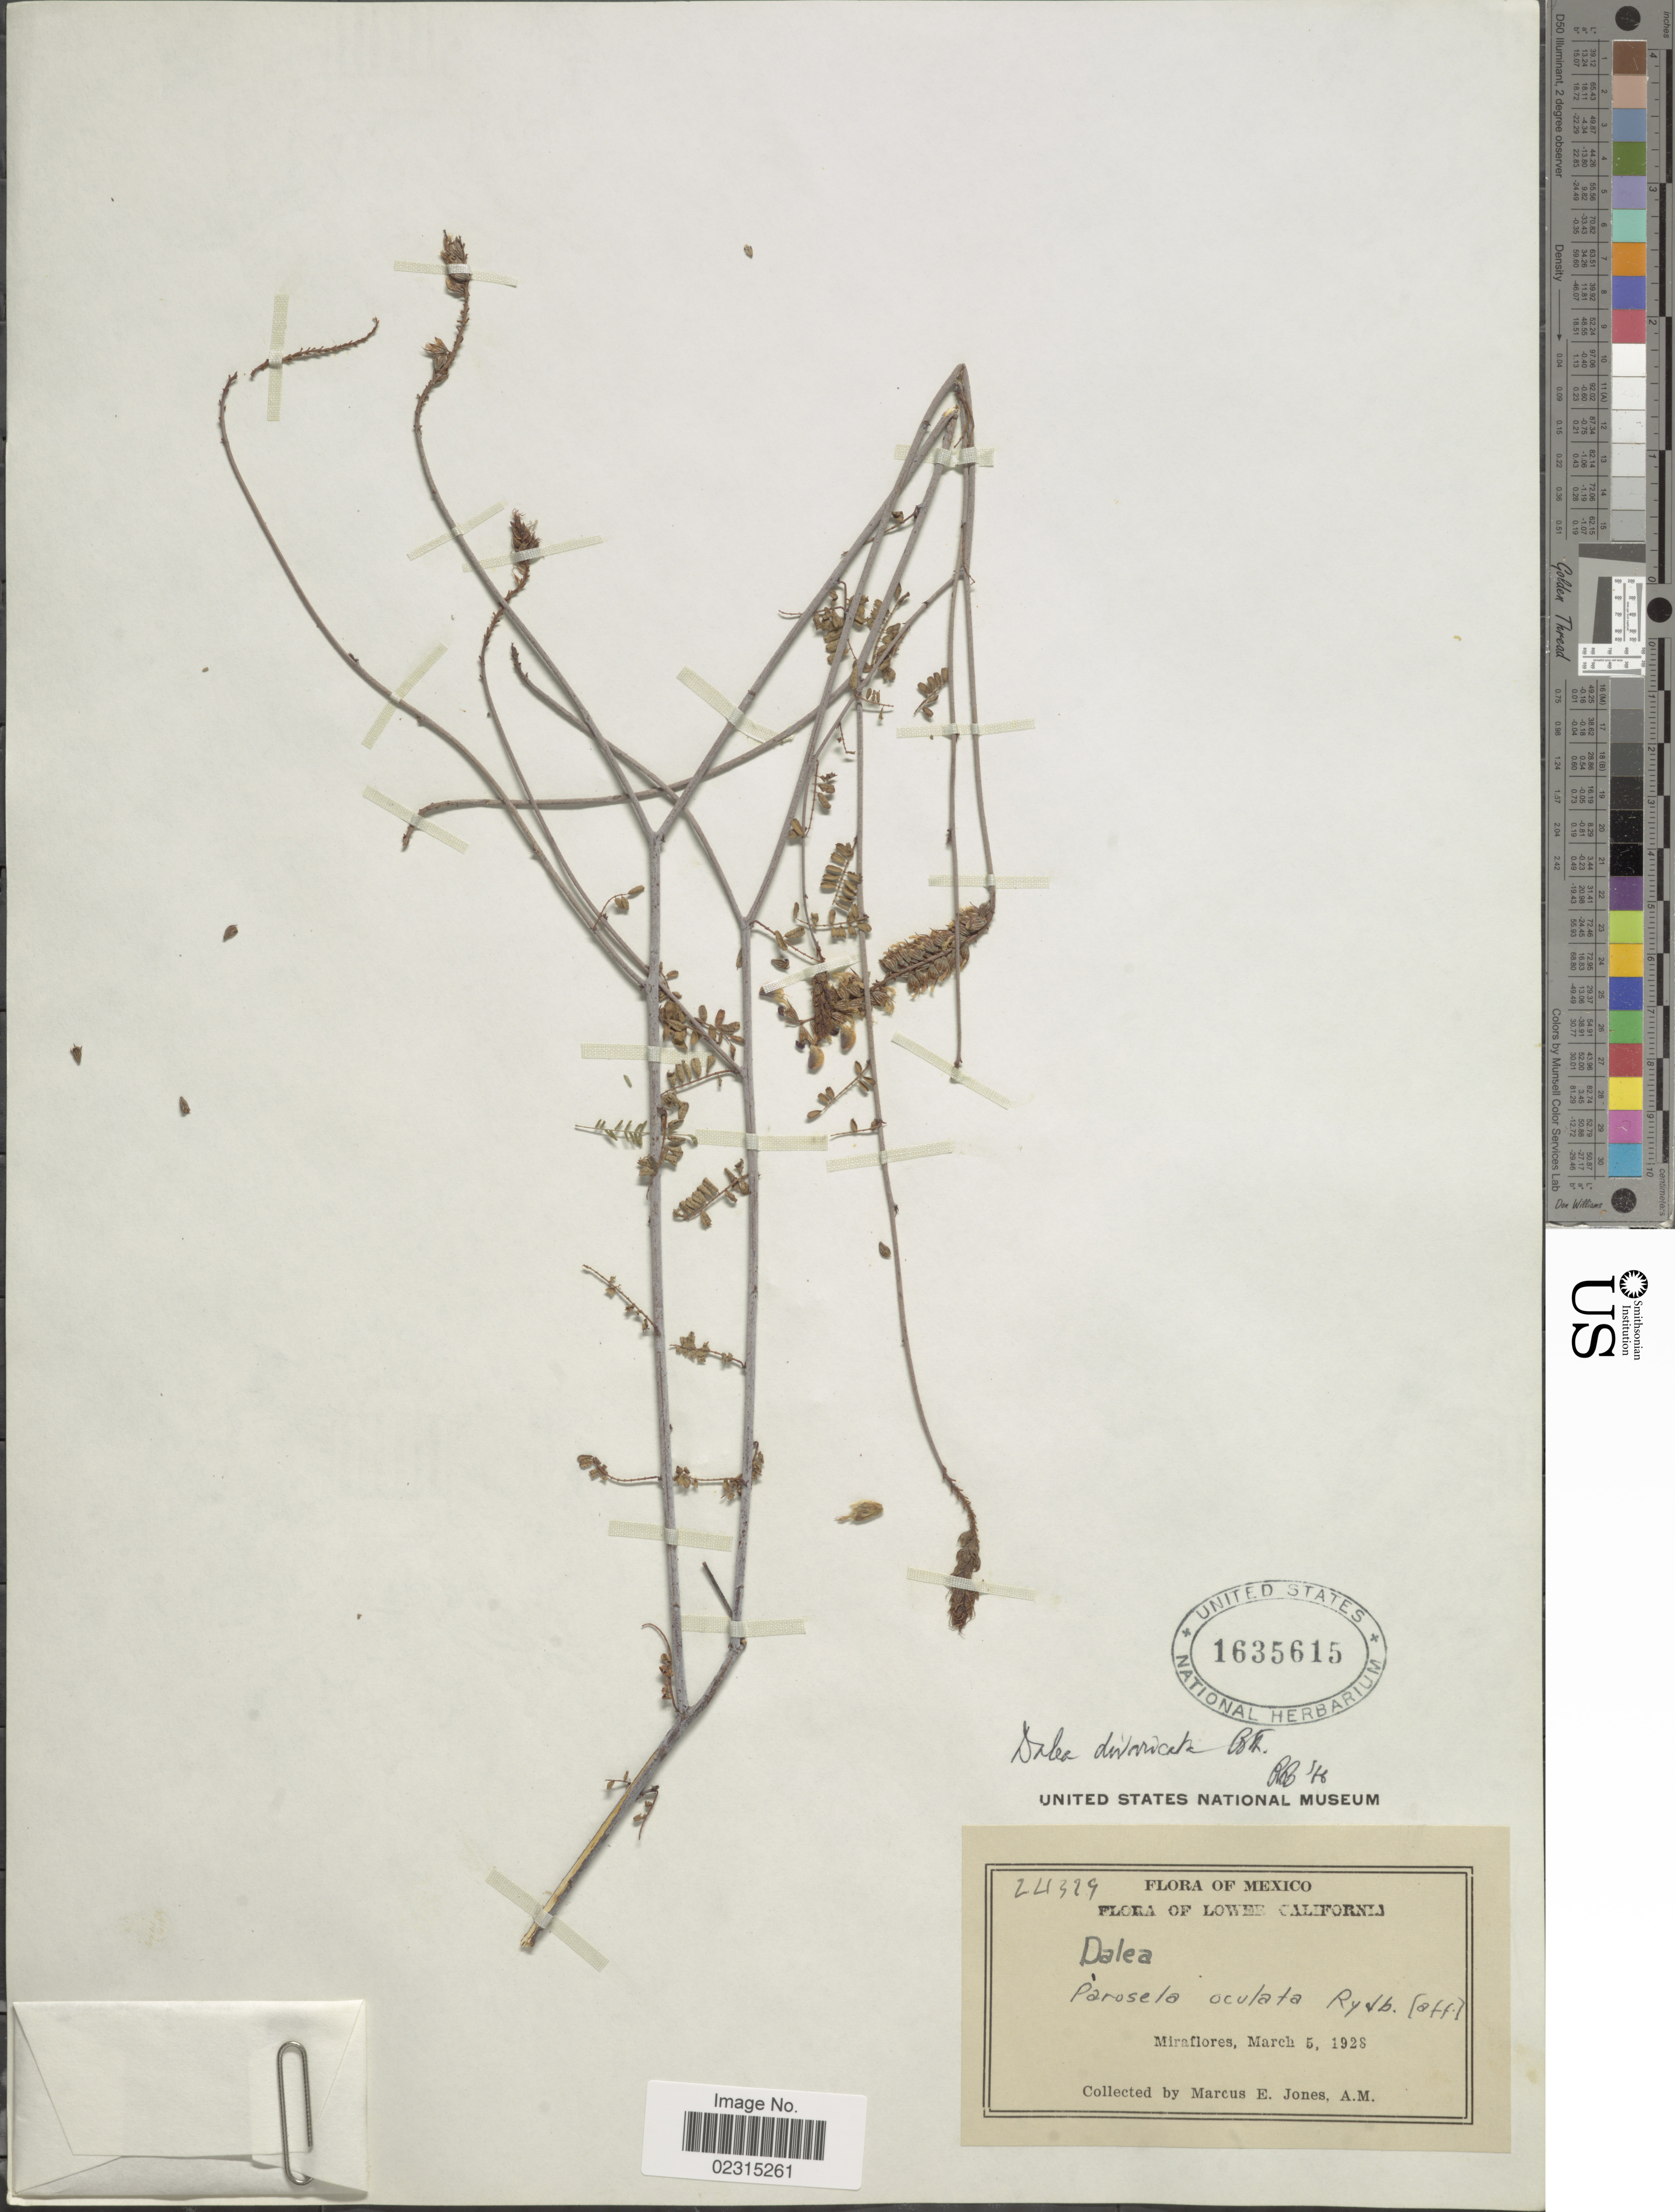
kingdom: Plantae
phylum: Tracheophyta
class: Magnoliopsida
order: Fabales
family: Fabaceae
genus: Marina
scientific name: Marina divaricata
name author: (Benth.) Barneby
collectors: M. E. Jones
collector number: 24329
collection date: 1928-03-05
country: Mexico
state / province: Baja California Sur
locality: Lower California, Miraflores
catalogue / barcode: US 1635615